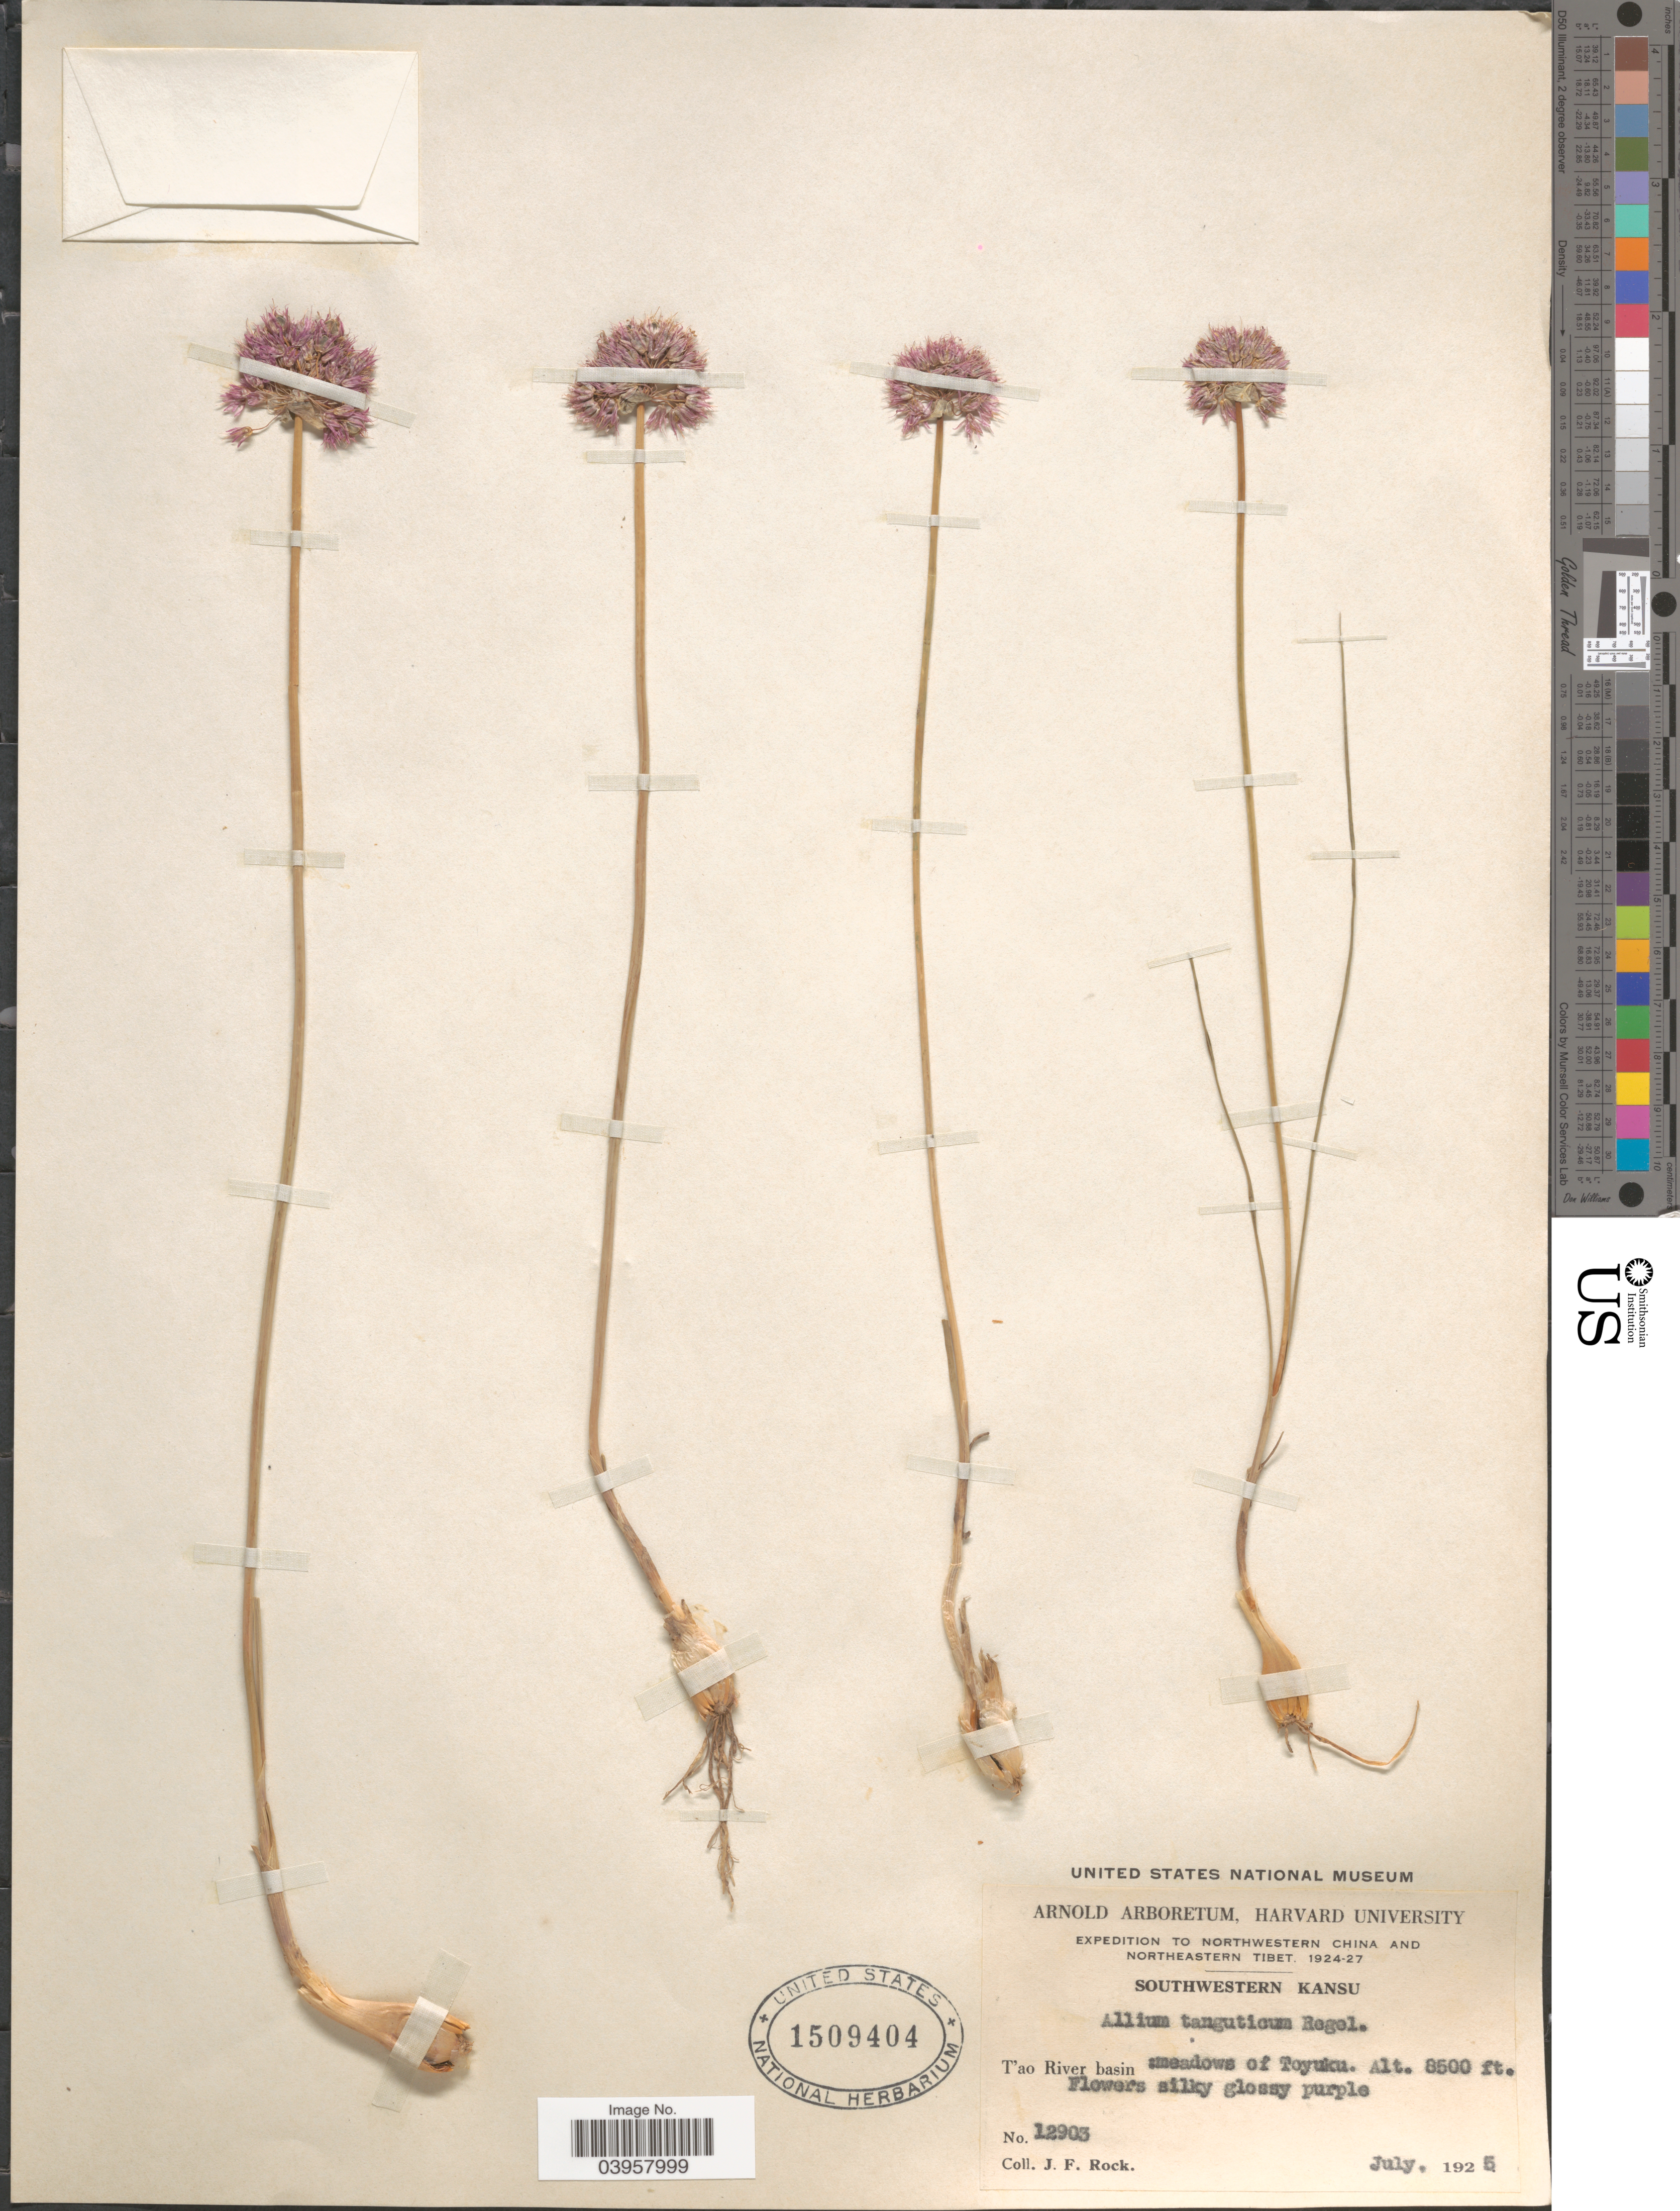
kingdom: Plantae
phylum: Tracheophyta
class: Liliopsida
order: Asparagales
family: Amaryllidaceae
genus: Allium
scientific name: Allium tanguticum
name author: Regel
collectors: J. Rock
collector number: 12903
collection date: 1925-07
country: China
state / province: Gansu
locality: Northwestern China. Southwestern Kansu. T'au River basin :meadows of Toyuku.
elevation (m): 2591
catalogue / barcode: US 1509404